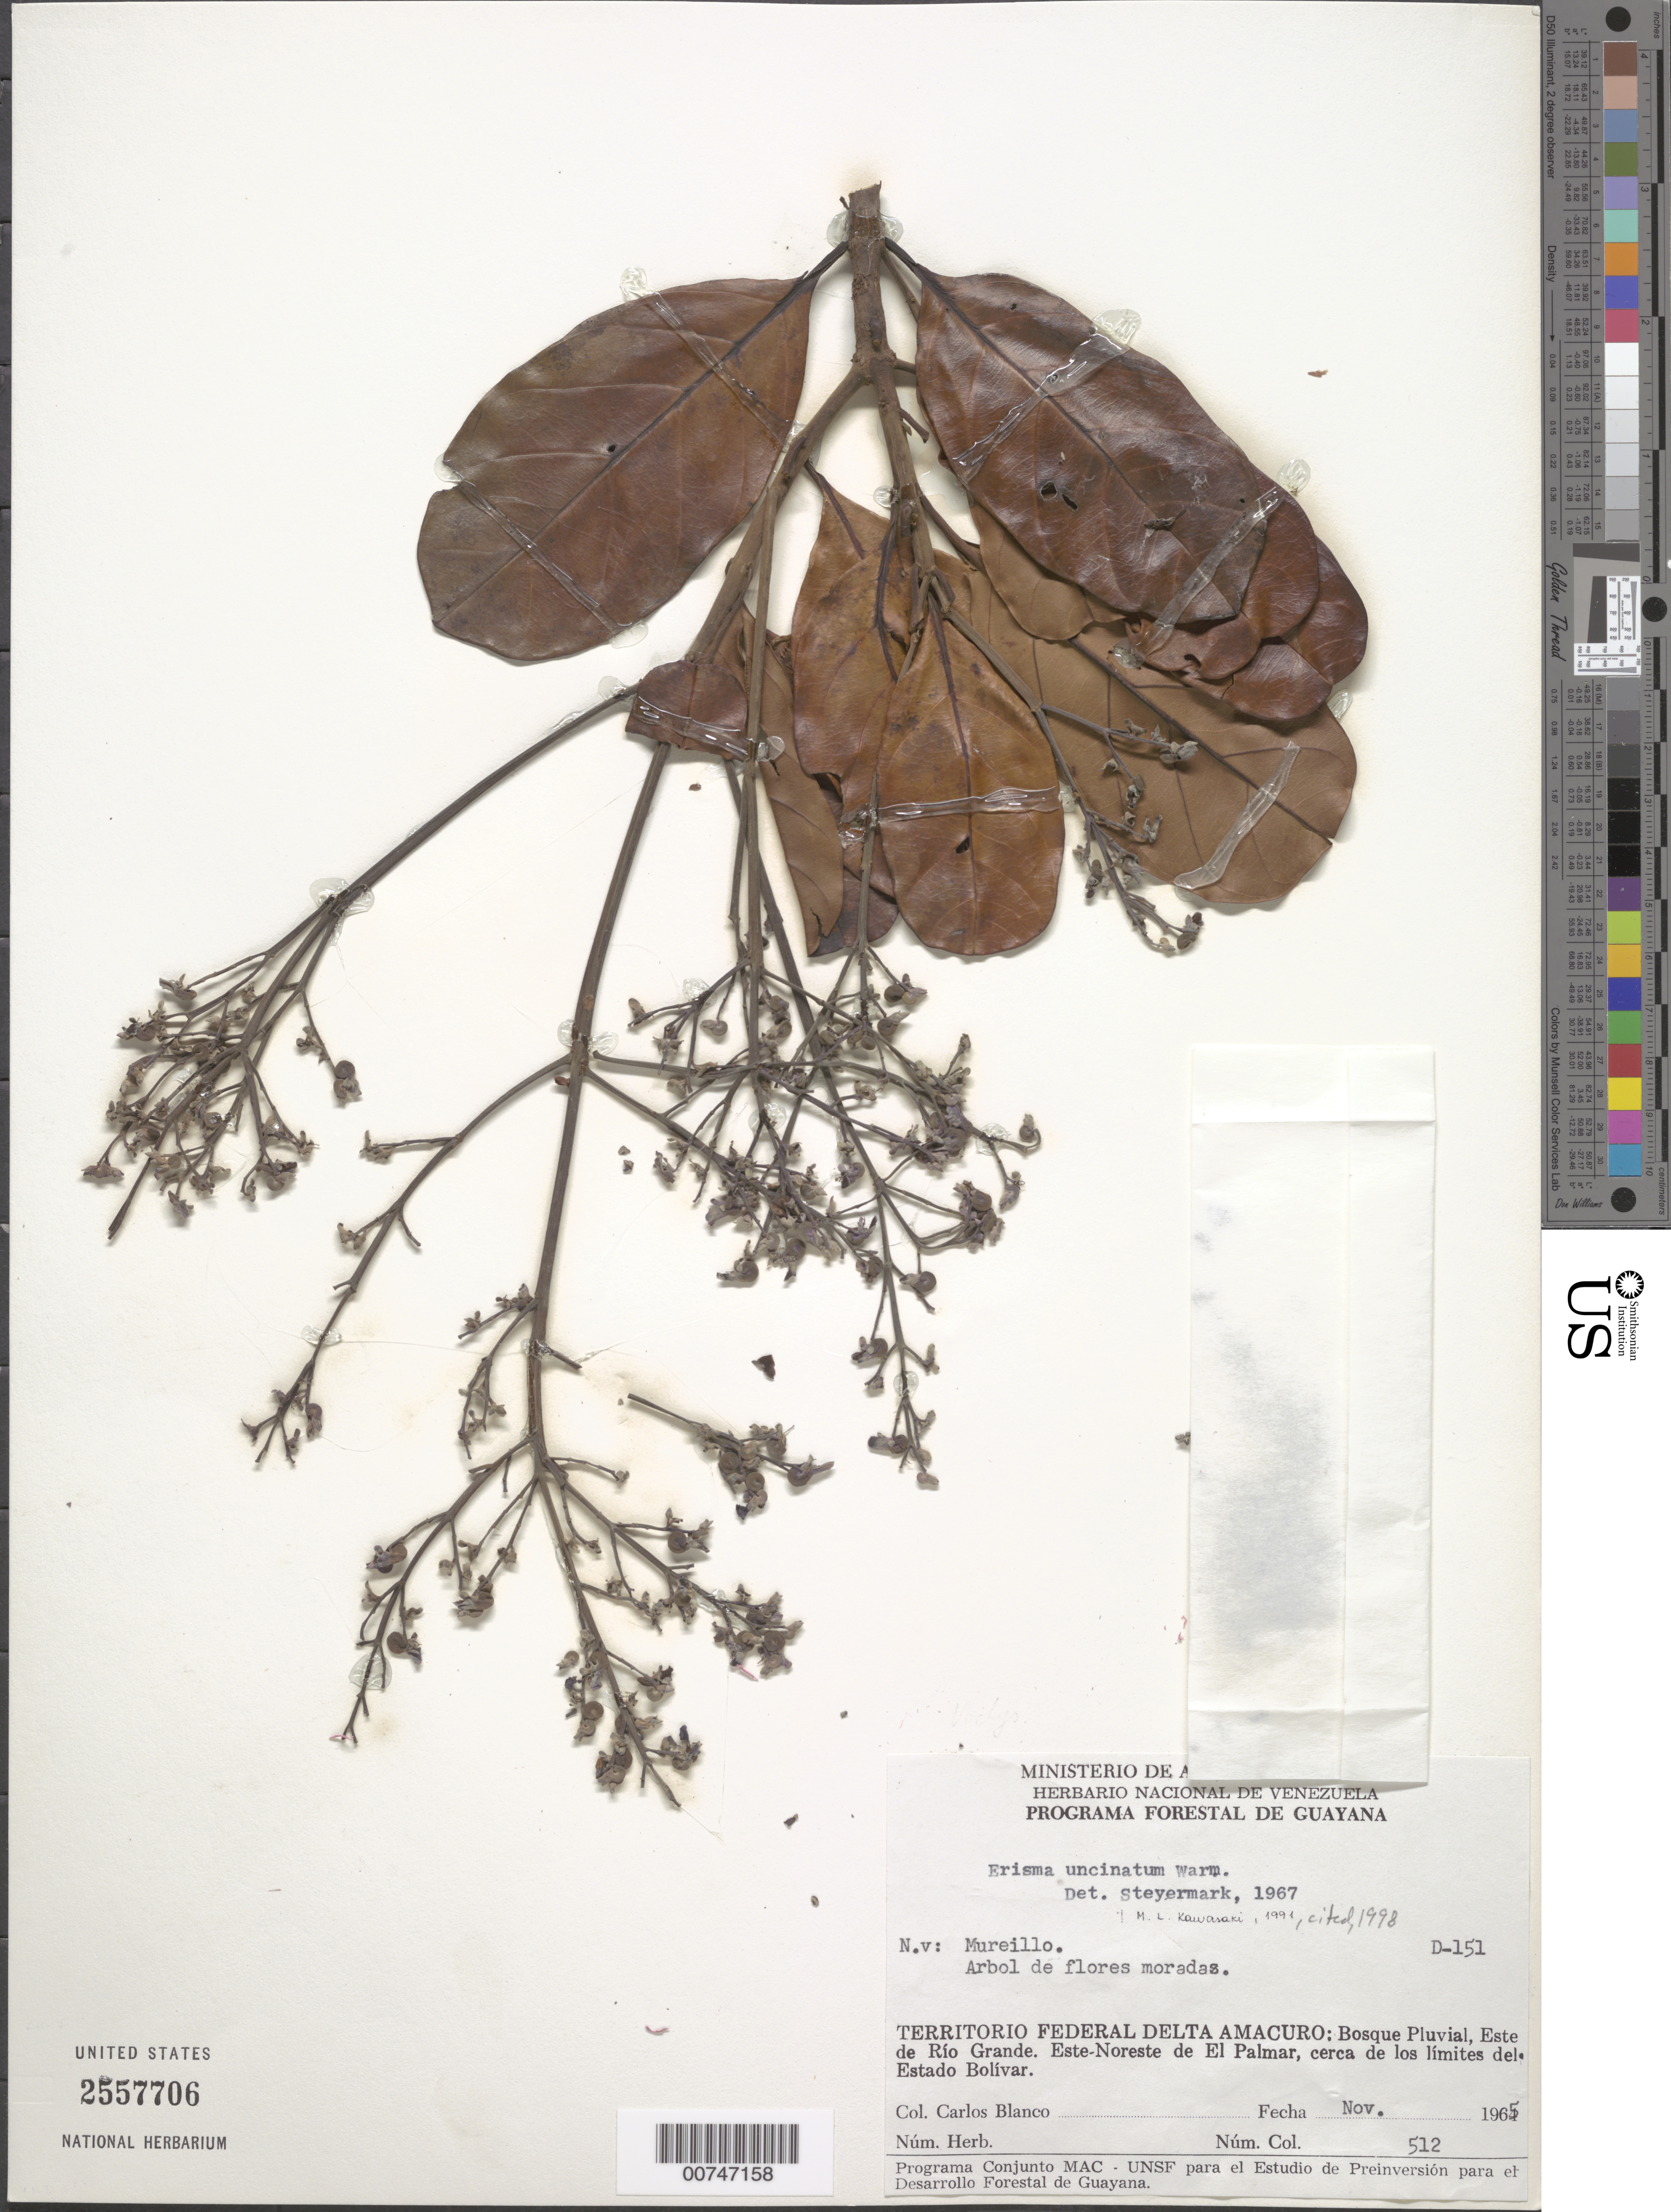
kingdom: Plantae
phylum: Tracheophyta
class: Magnoliopsida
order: Myrtales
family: Vochysiaceae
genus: Erisma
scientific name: Erisma uncinatum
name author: Warm.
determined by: Kawasaki, María L.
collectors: C. A. Blanco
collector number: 512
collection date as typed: Nov-65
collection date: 1965-11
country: Venezuela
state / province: Delta Amacuro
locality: Río Grande, Este de; Este-Noreste de El Palmar, cerca de los limites del Estado Bolívar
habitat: Rainforest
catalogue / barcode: US 2557706